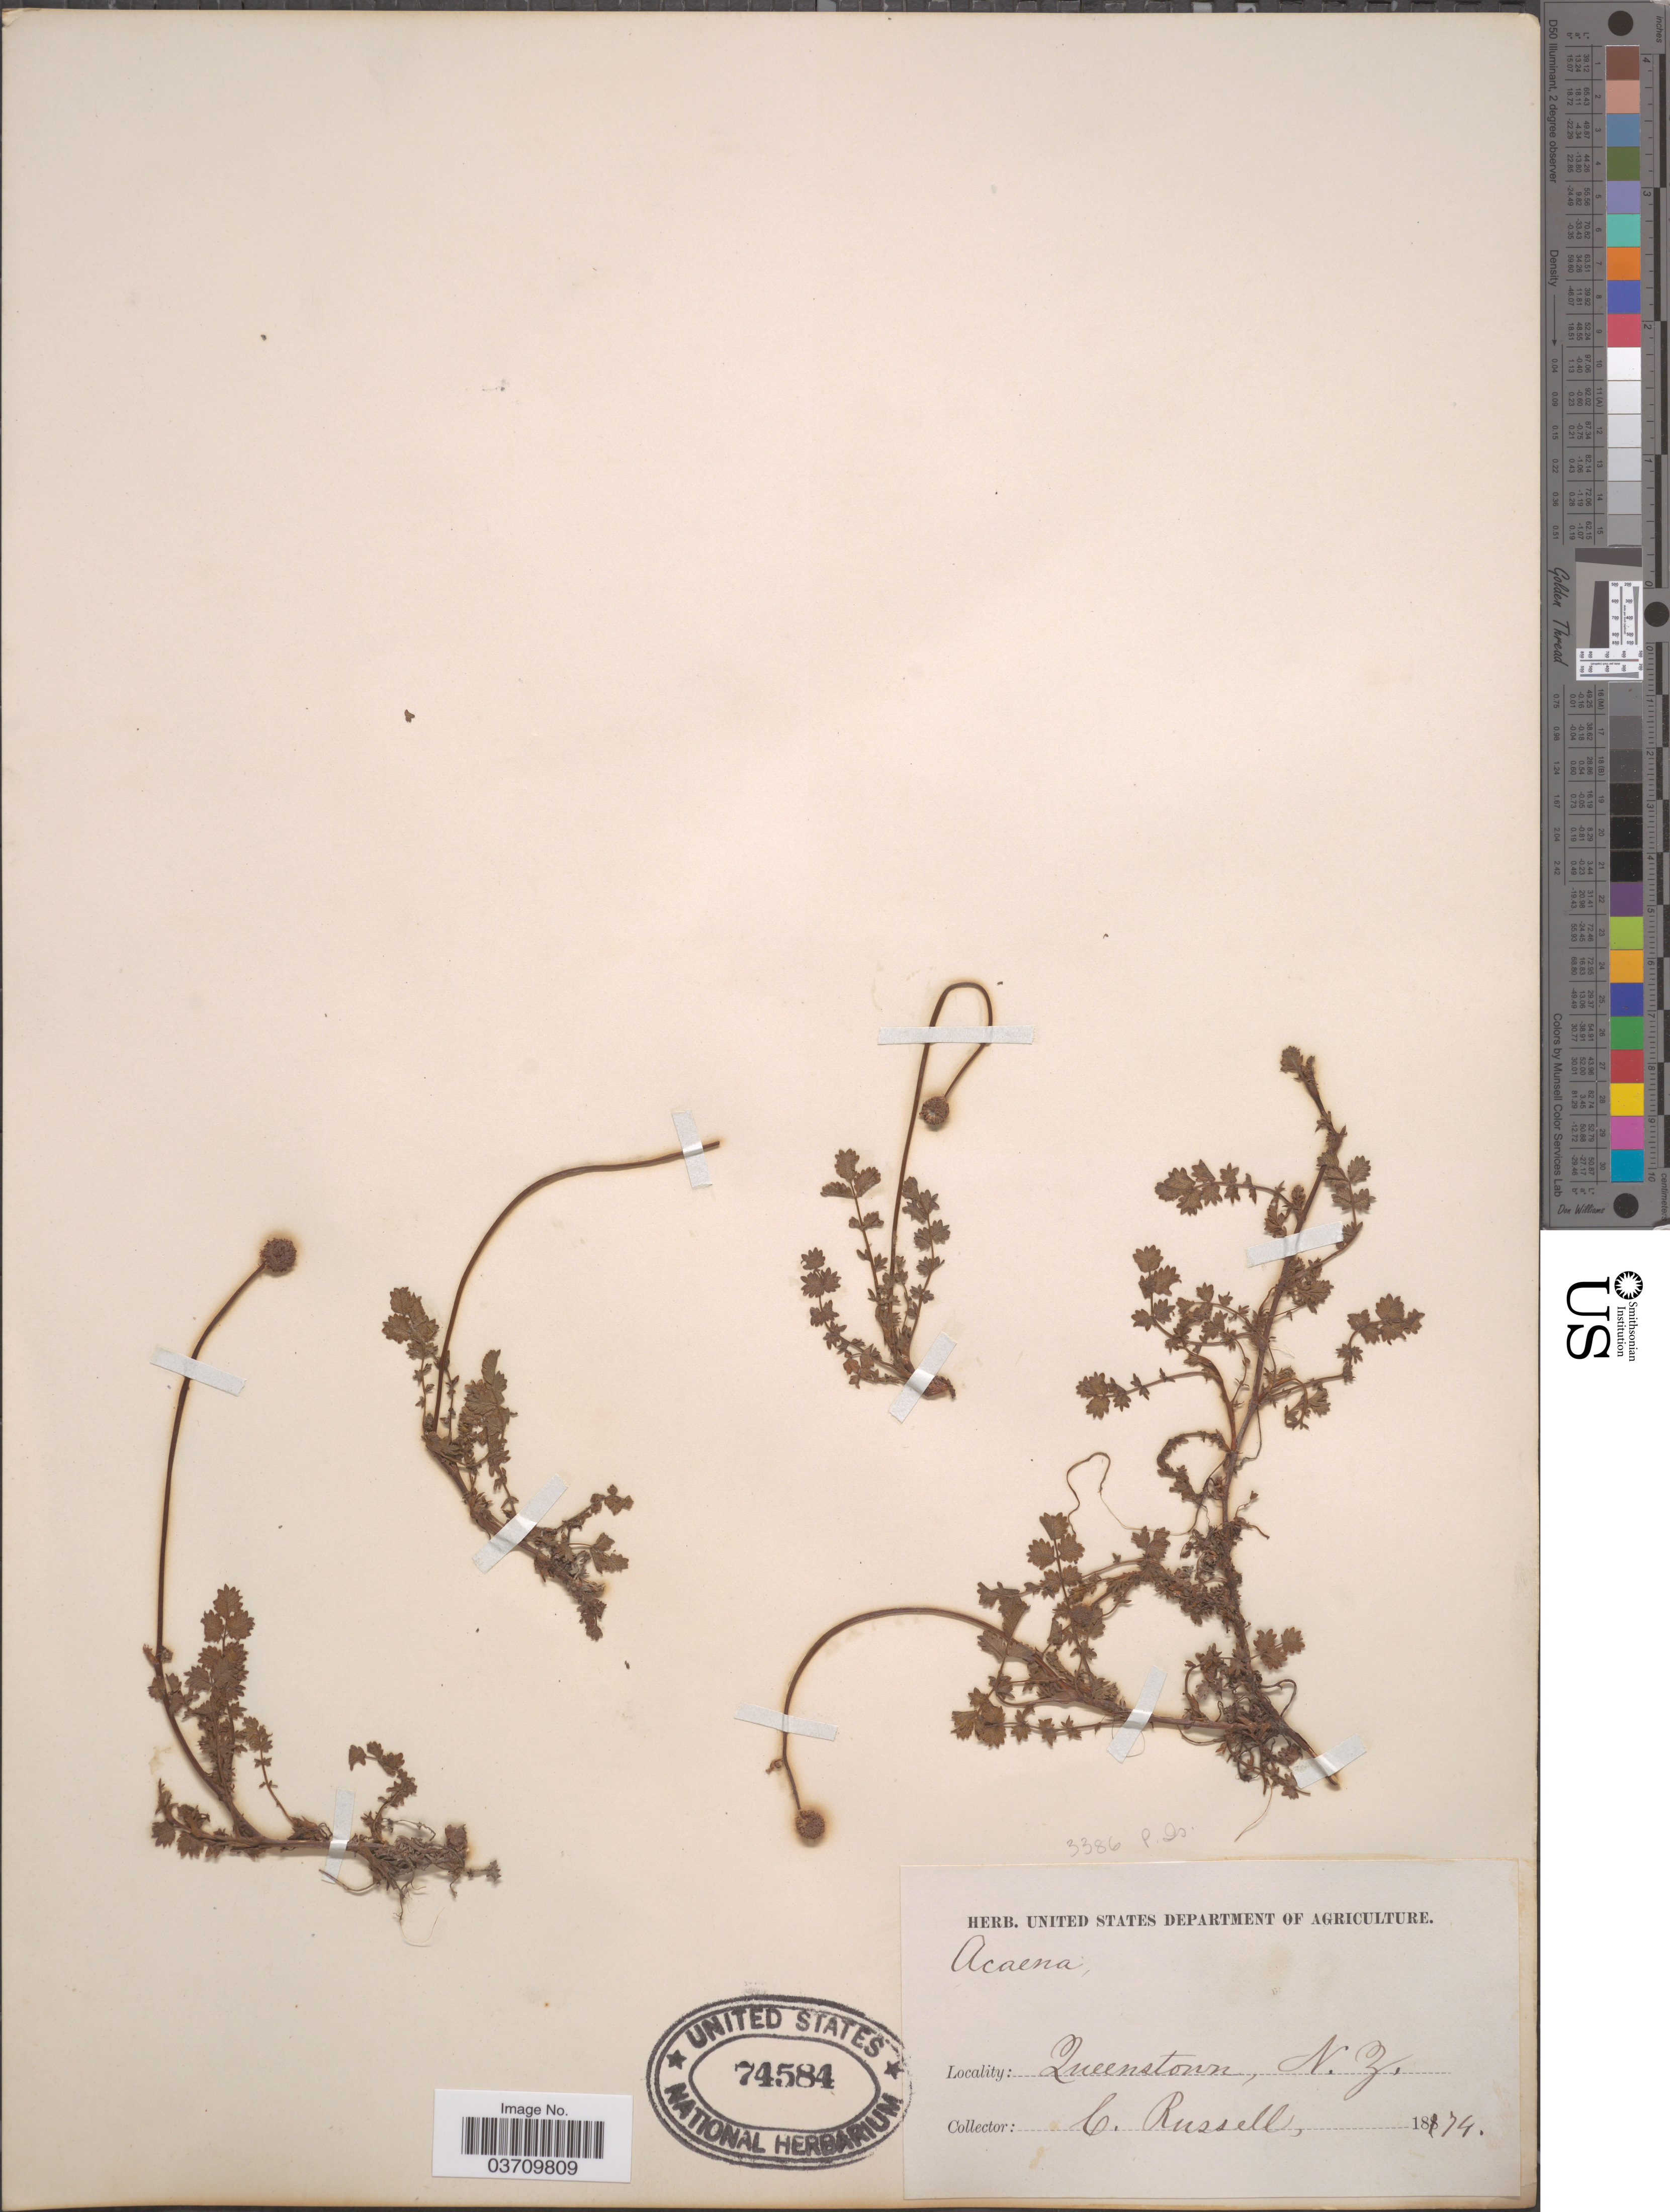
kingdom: Plantae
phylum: Tracheophyta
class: Magnoliopsida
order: Rosales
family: Rosaceae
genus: Acaena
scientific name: Acaena sp.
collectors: C. Russell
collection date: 1874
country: New Zealand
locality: Queenstown.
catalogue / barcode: US 74584